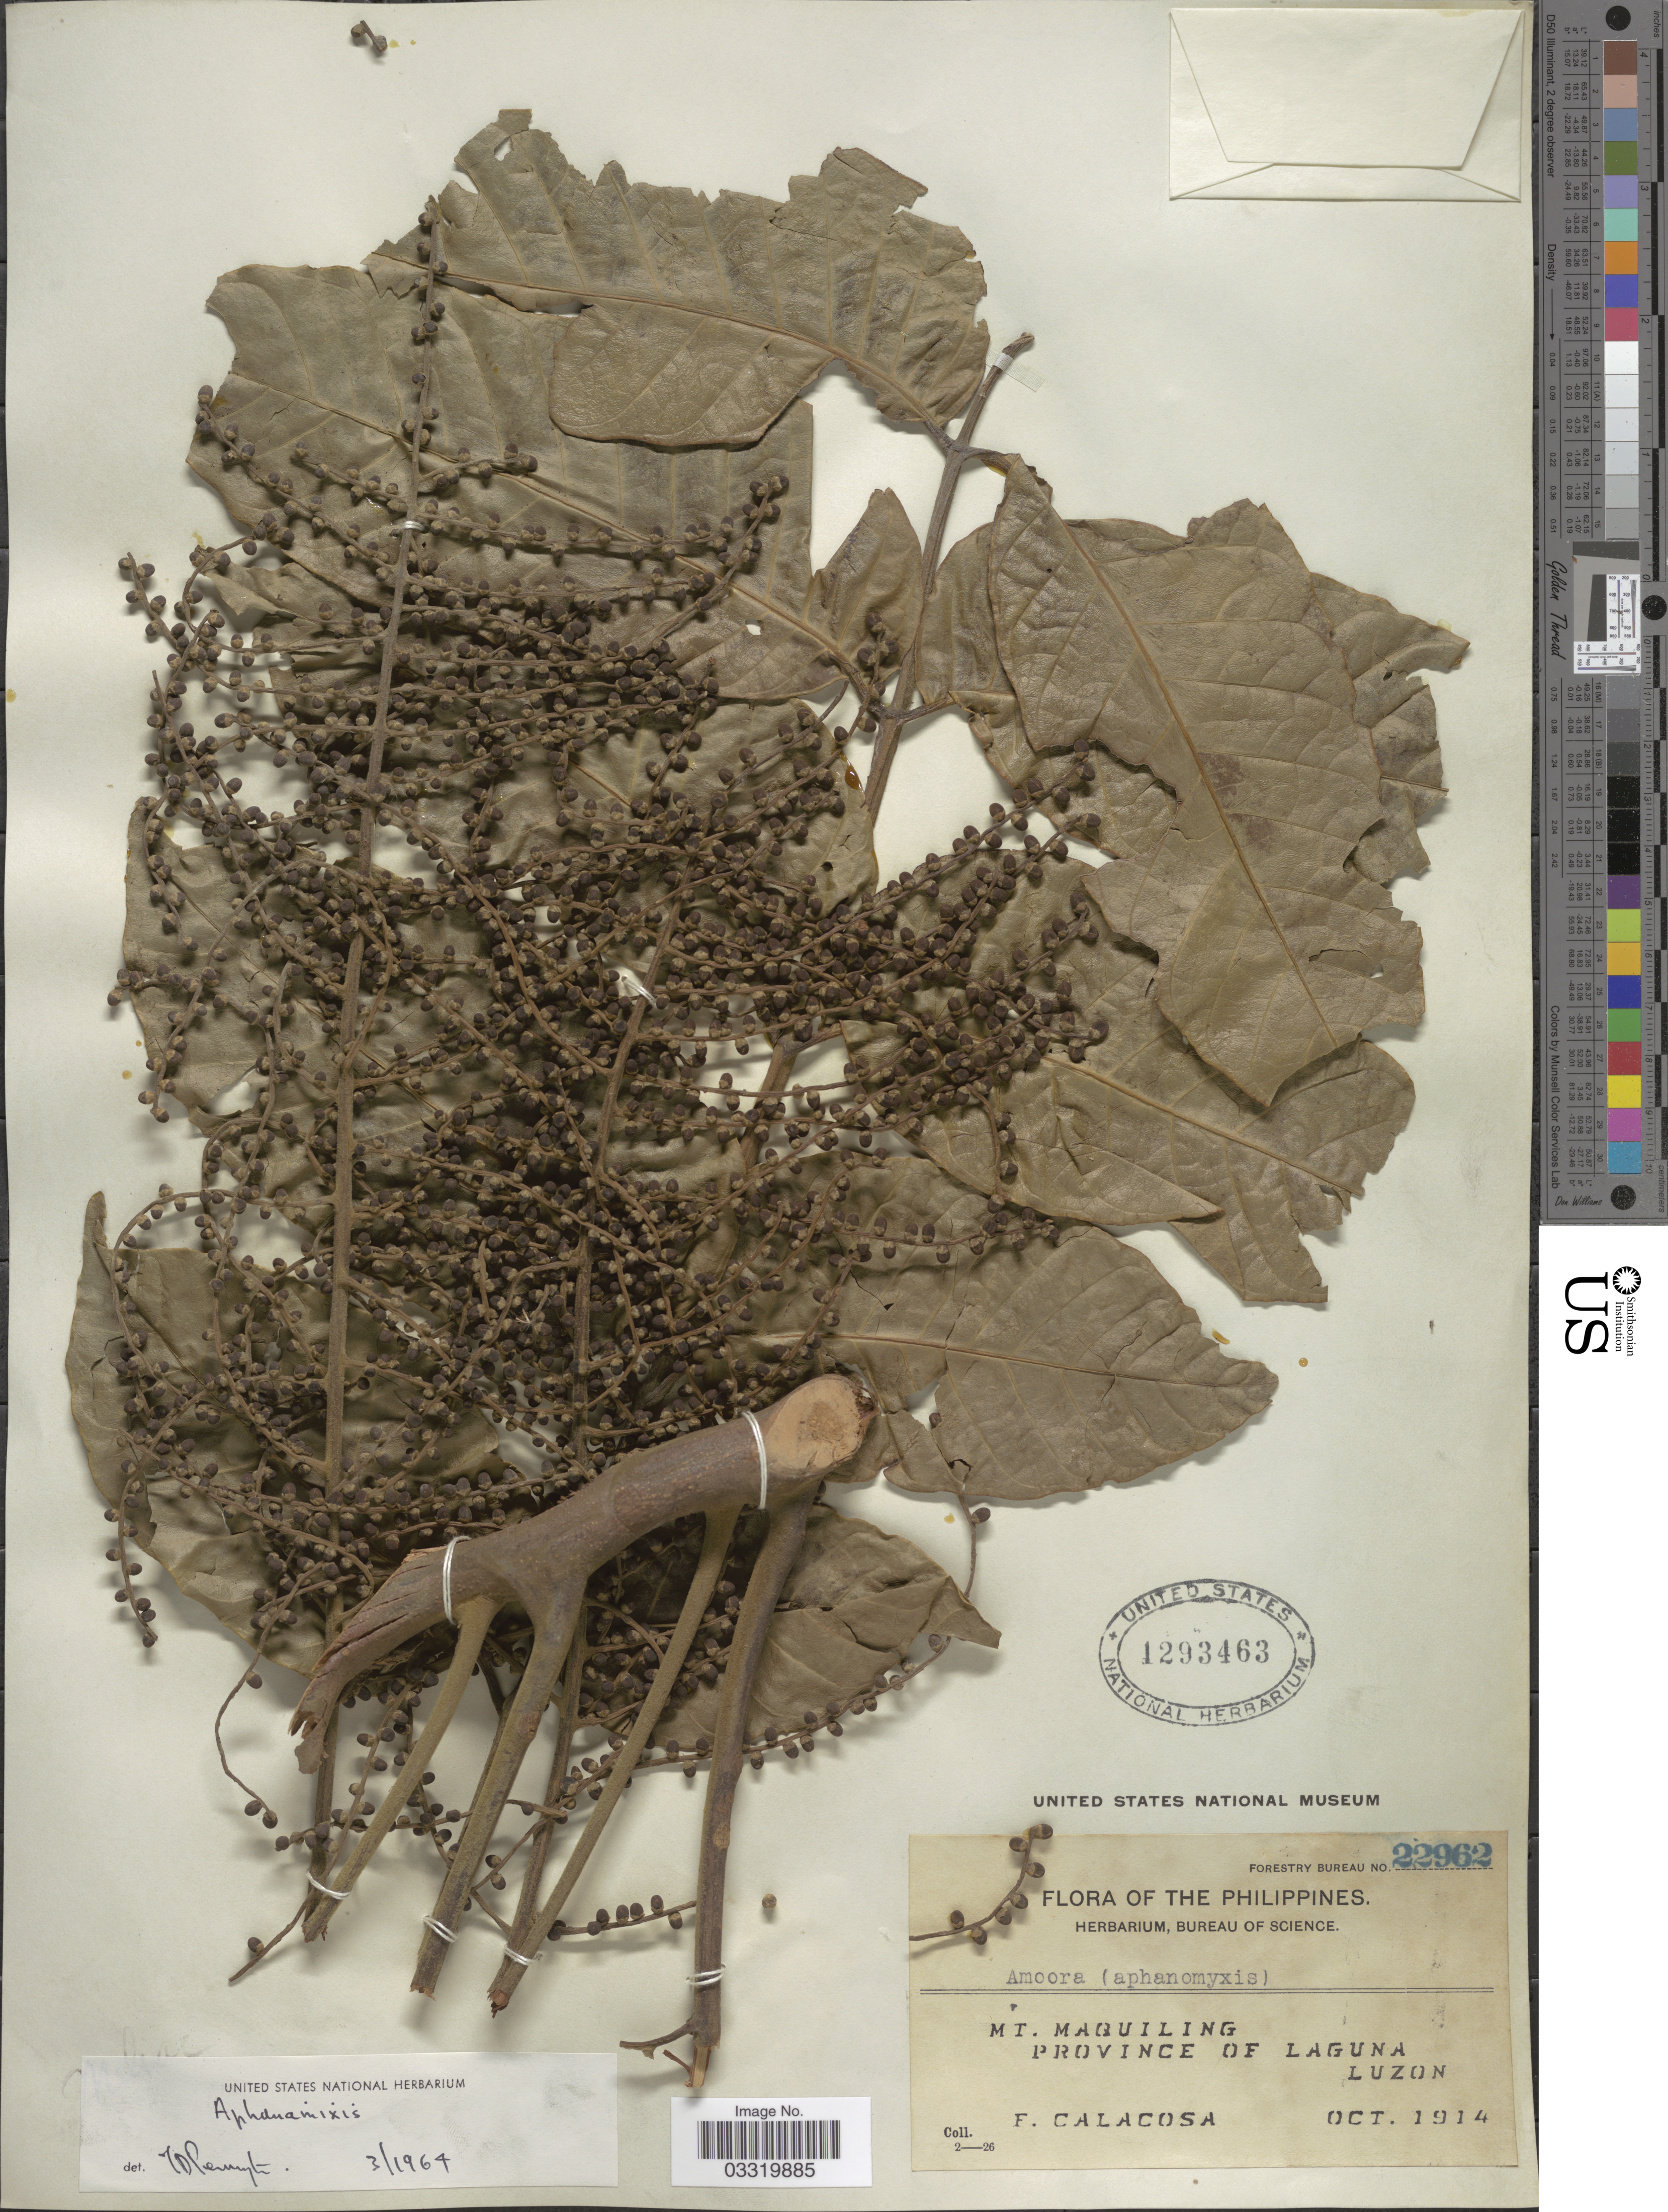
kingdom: Plantae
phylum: Tracheophyta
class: Magnoliopsida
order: Sapindales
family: Meliaceae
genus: Aphanamixis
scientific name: Aphanamixis polystachya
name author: (Wall.) R. Parker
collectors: F. Calacosa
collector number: Forestry Bureau 22962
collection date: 1914-10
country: Philippines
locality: Mt. Maquiling, Province of Laguna, Luzon.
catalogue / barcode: US 1293463